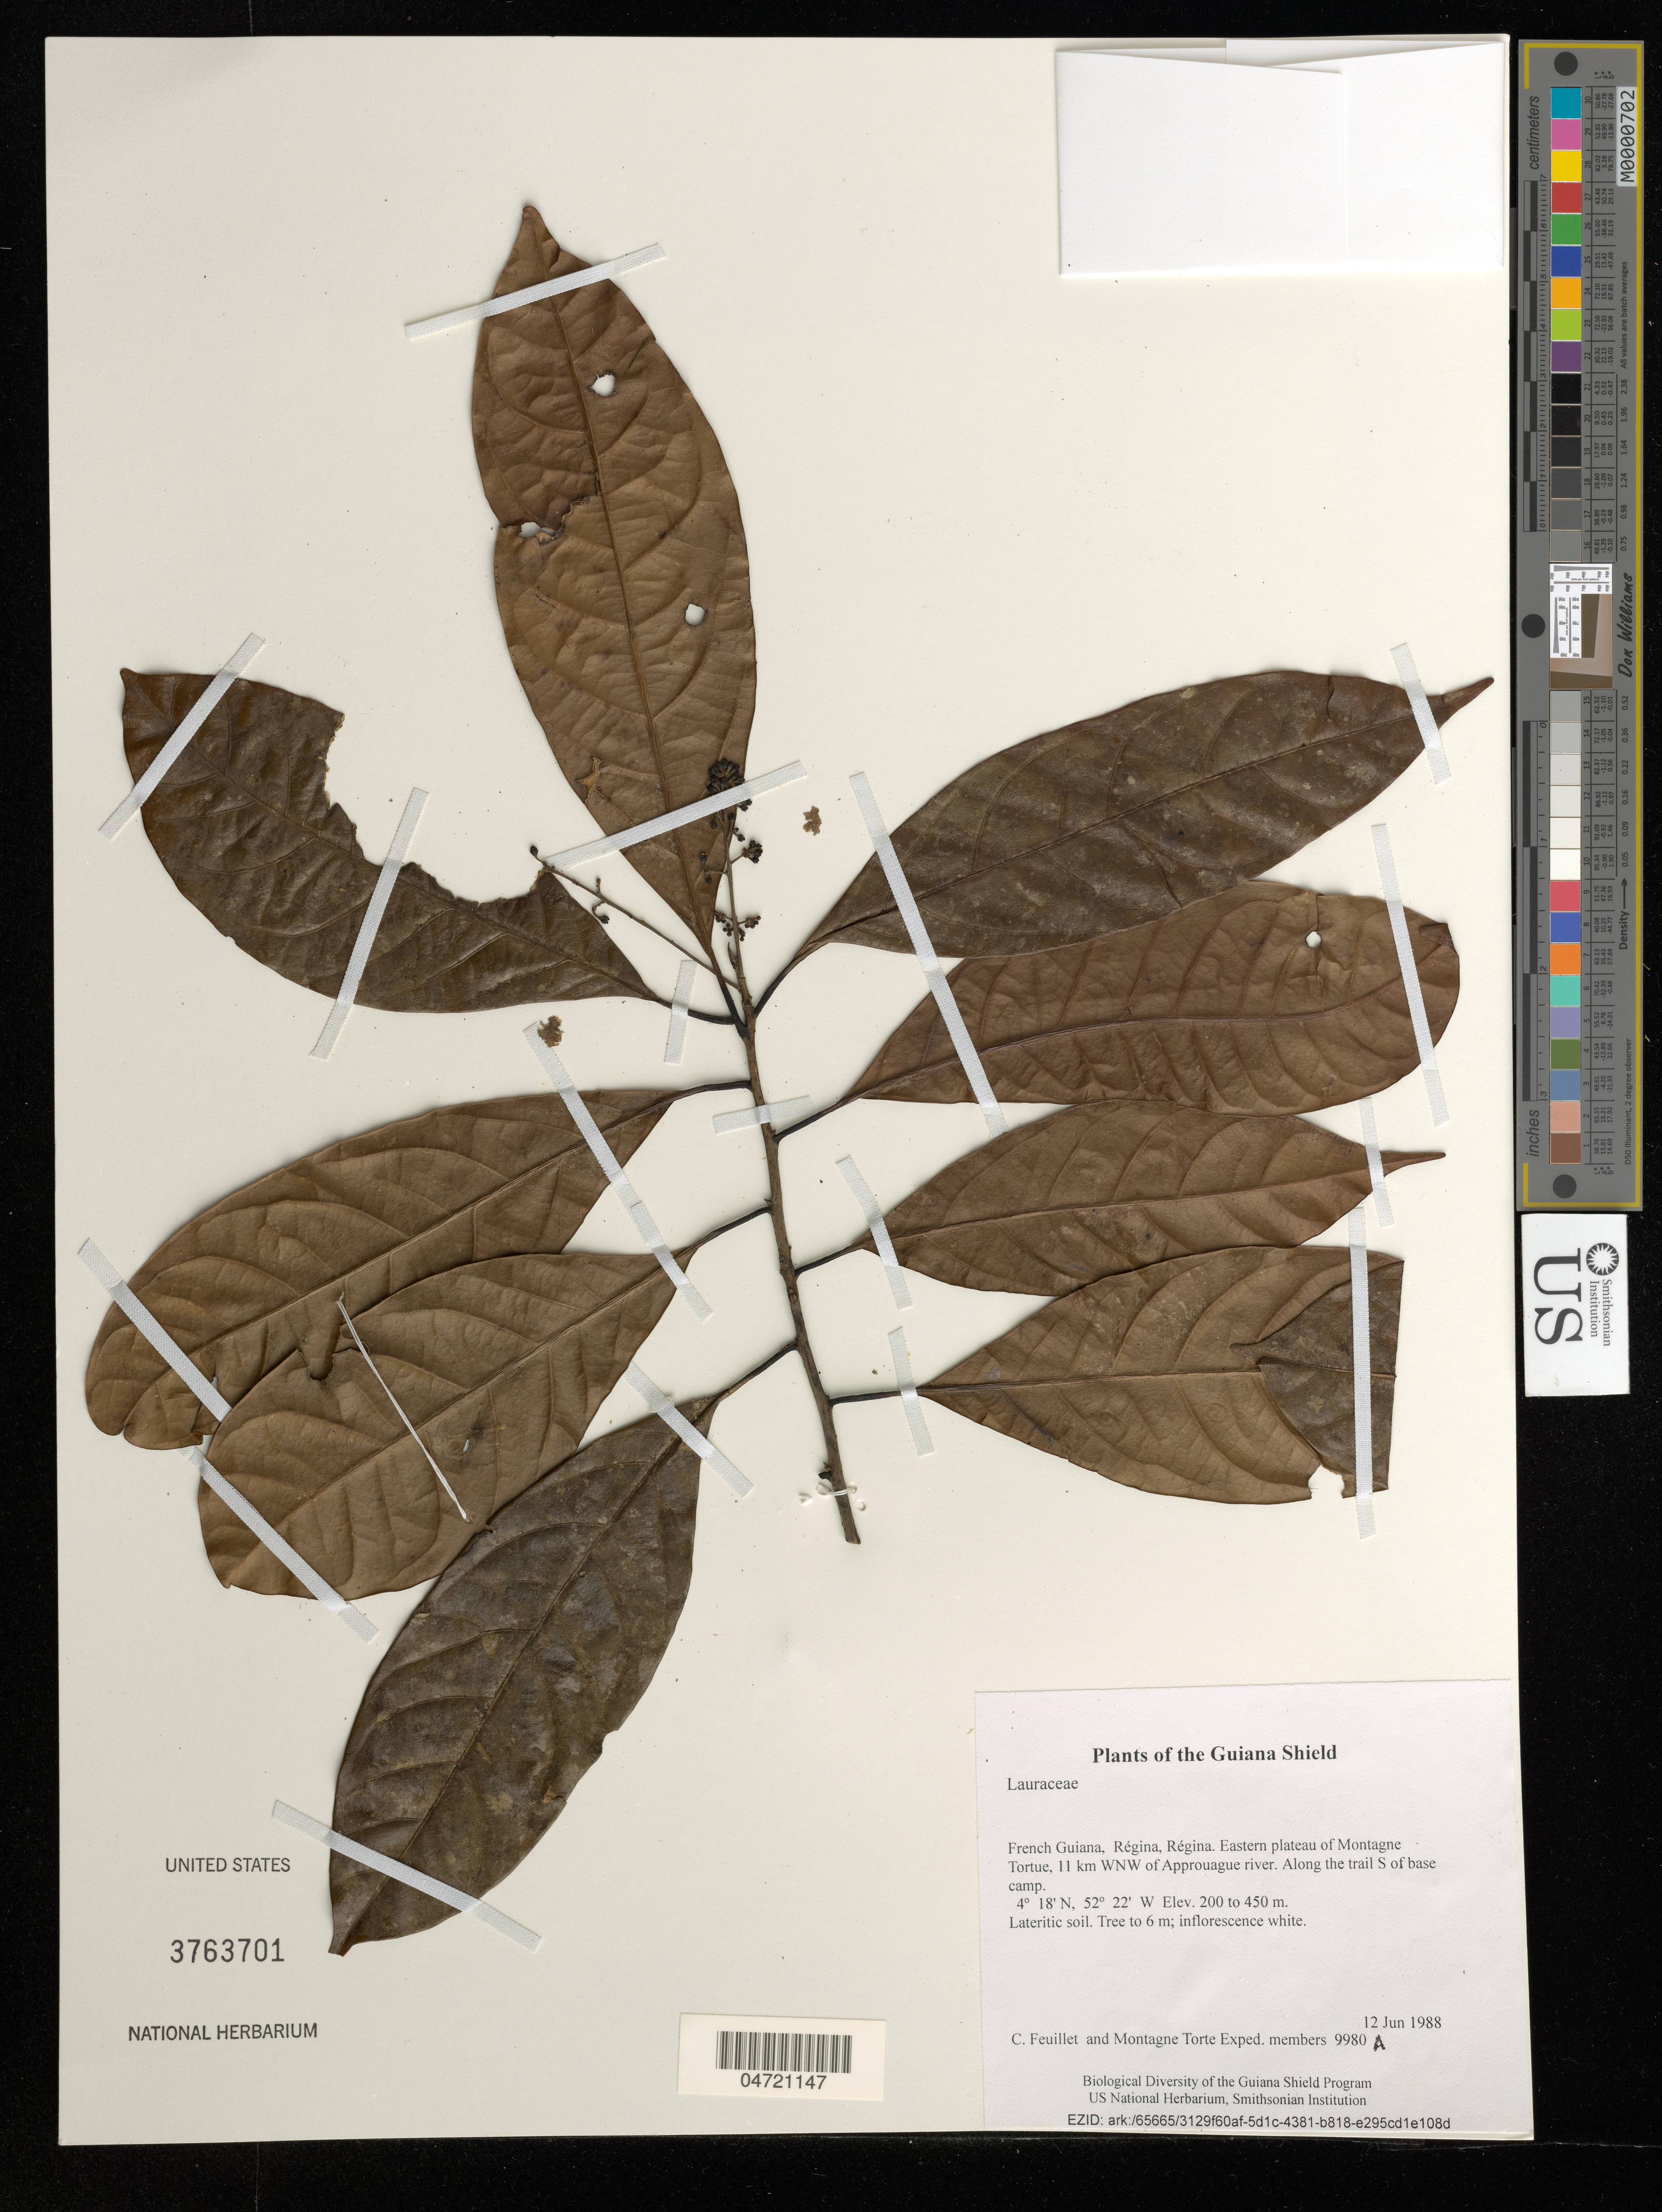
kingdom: Plantae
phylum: Tracheophyta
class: Magnoliopsida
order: Laurales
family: Lauraceae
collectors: C. Feuillet & Montagne Torte Exped. members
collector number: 9980 A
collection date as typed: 12 Jun 1988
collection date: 1988-06-12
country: French Guiana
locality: Régina, Mt Tortue, 11 km WNW of Approuague River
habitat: Lateritic soil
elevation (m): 200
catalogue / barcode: US 3763701